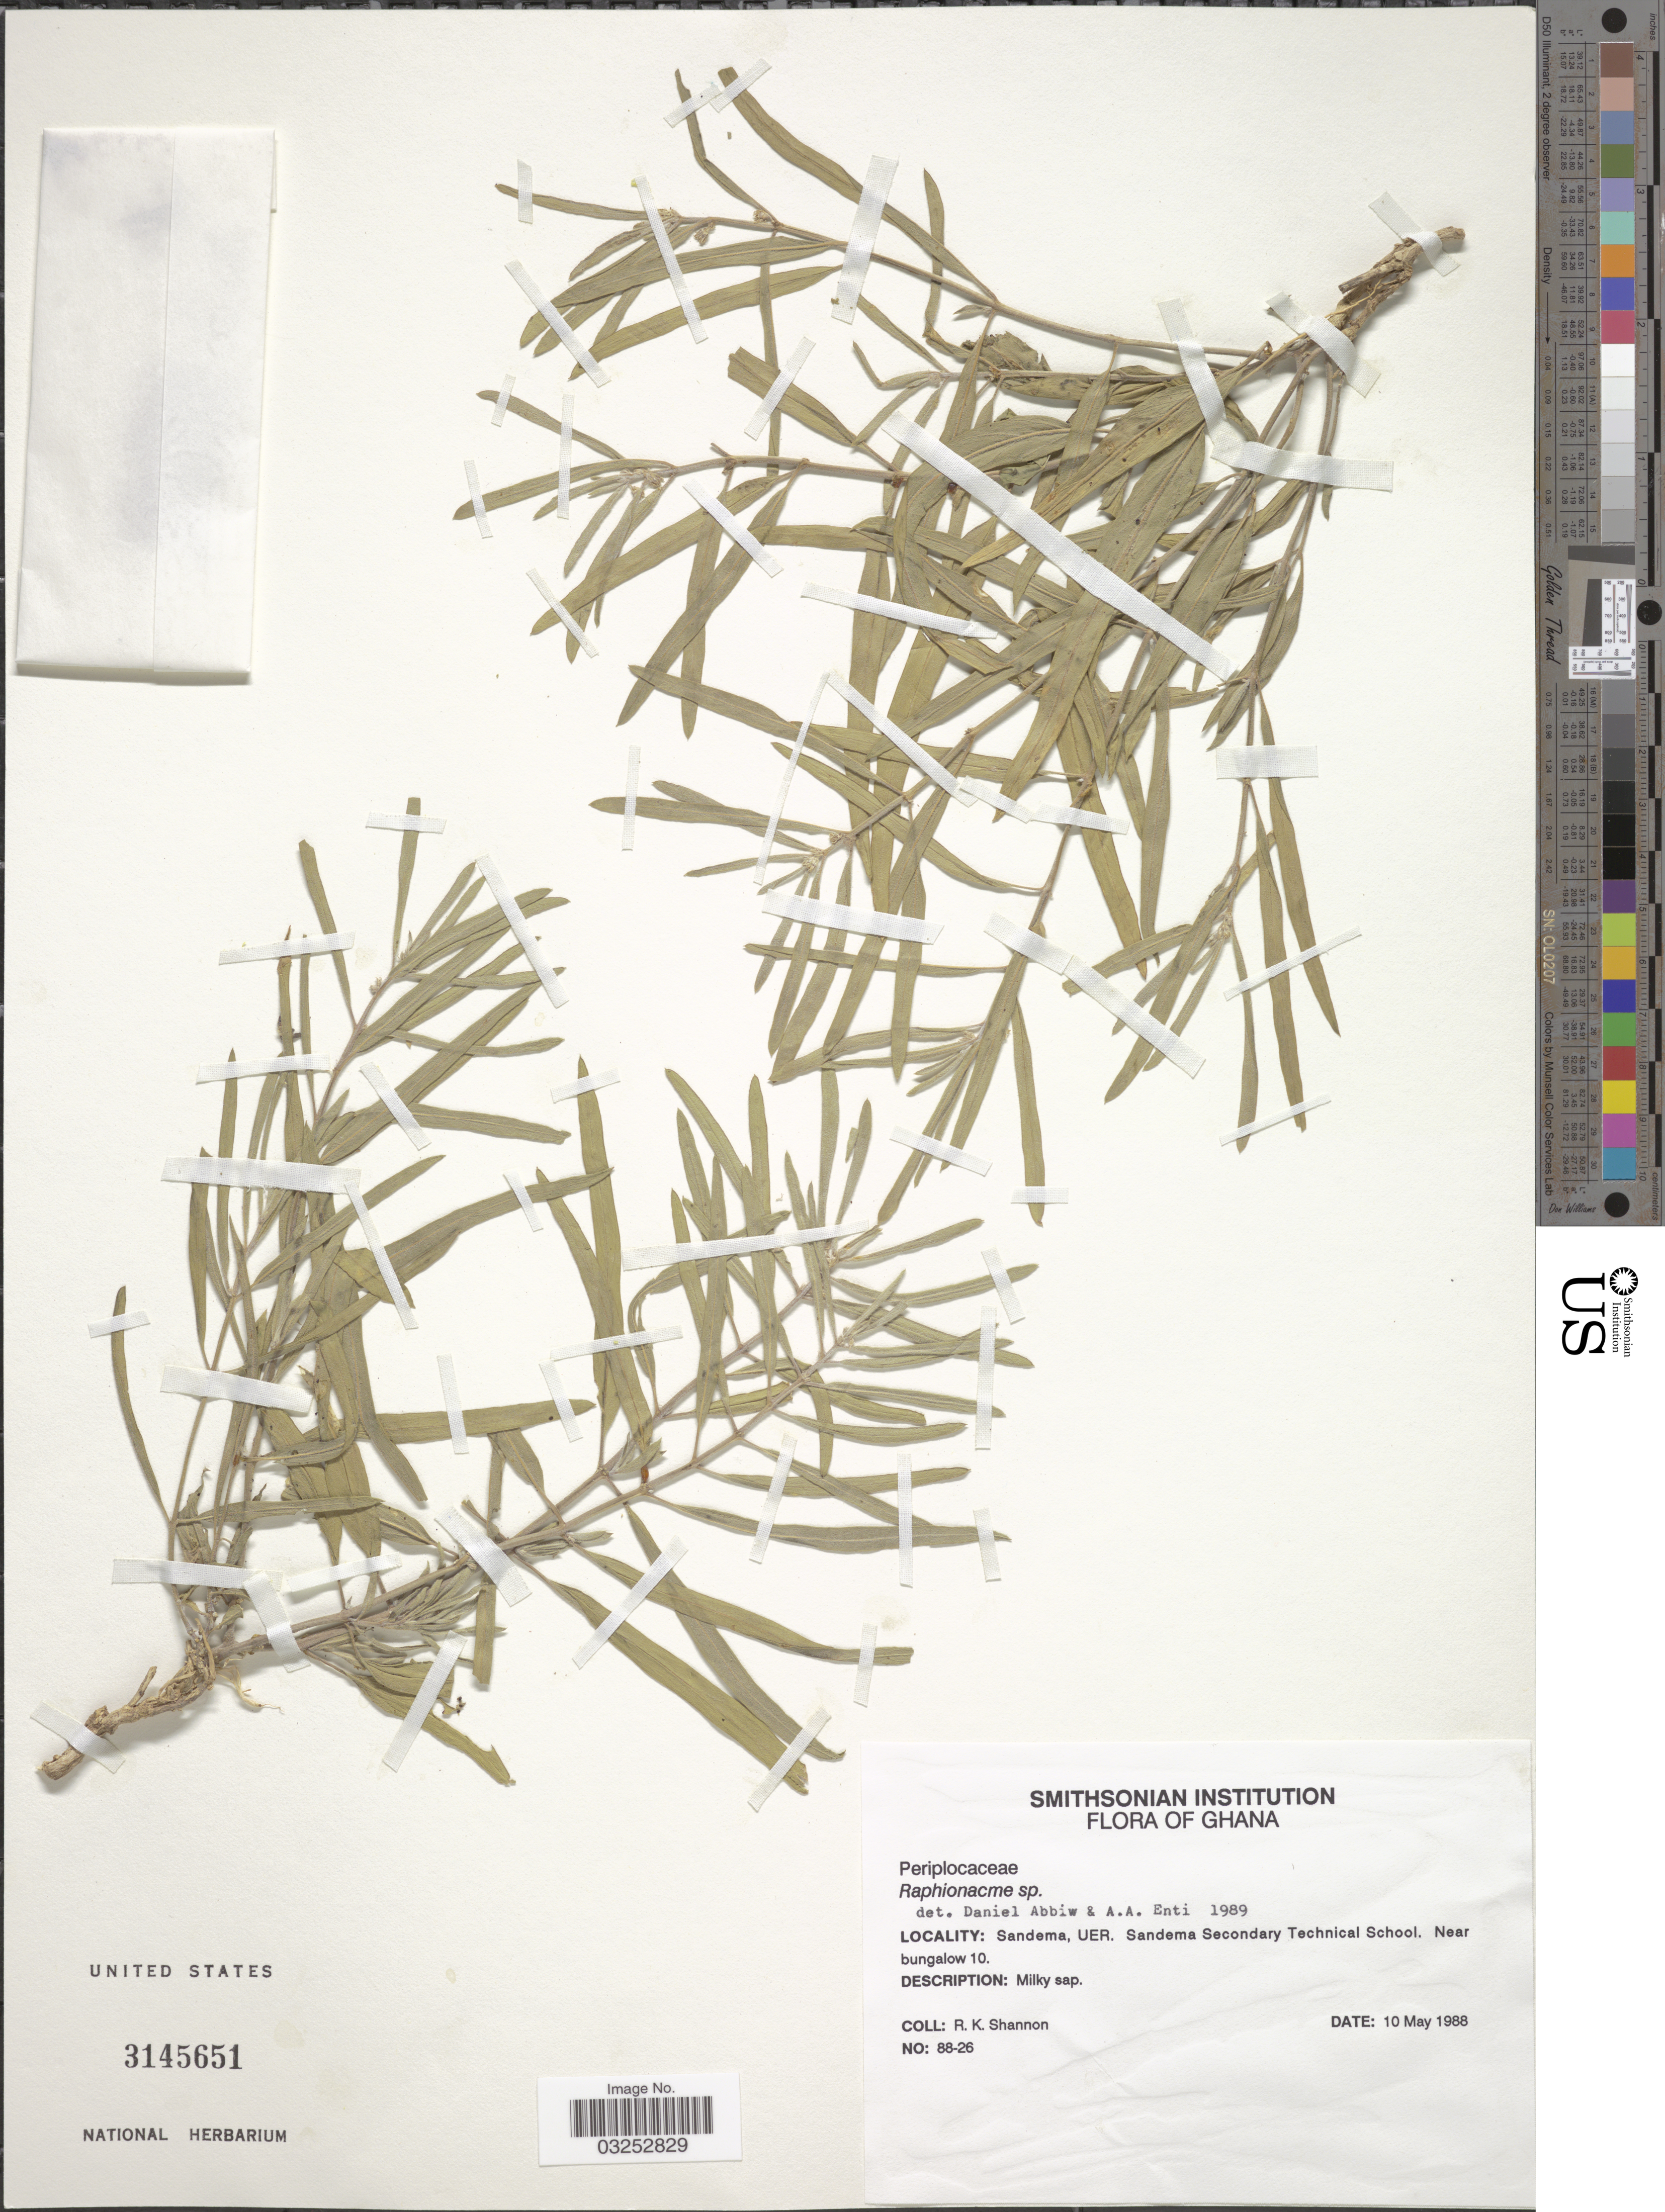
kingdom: Plantae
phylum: Tracheophyta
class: Magnoliopsida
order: Gentianales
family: Apocynaceae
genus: Raphionacme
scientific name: Raphionacme sp.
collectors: R. Shannon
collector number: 88-26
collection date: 1988-05-10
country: Ghana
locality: Sandema, UER, Sandema Secondary Technical School. Near bungalow 10.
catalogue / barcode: US 3145651